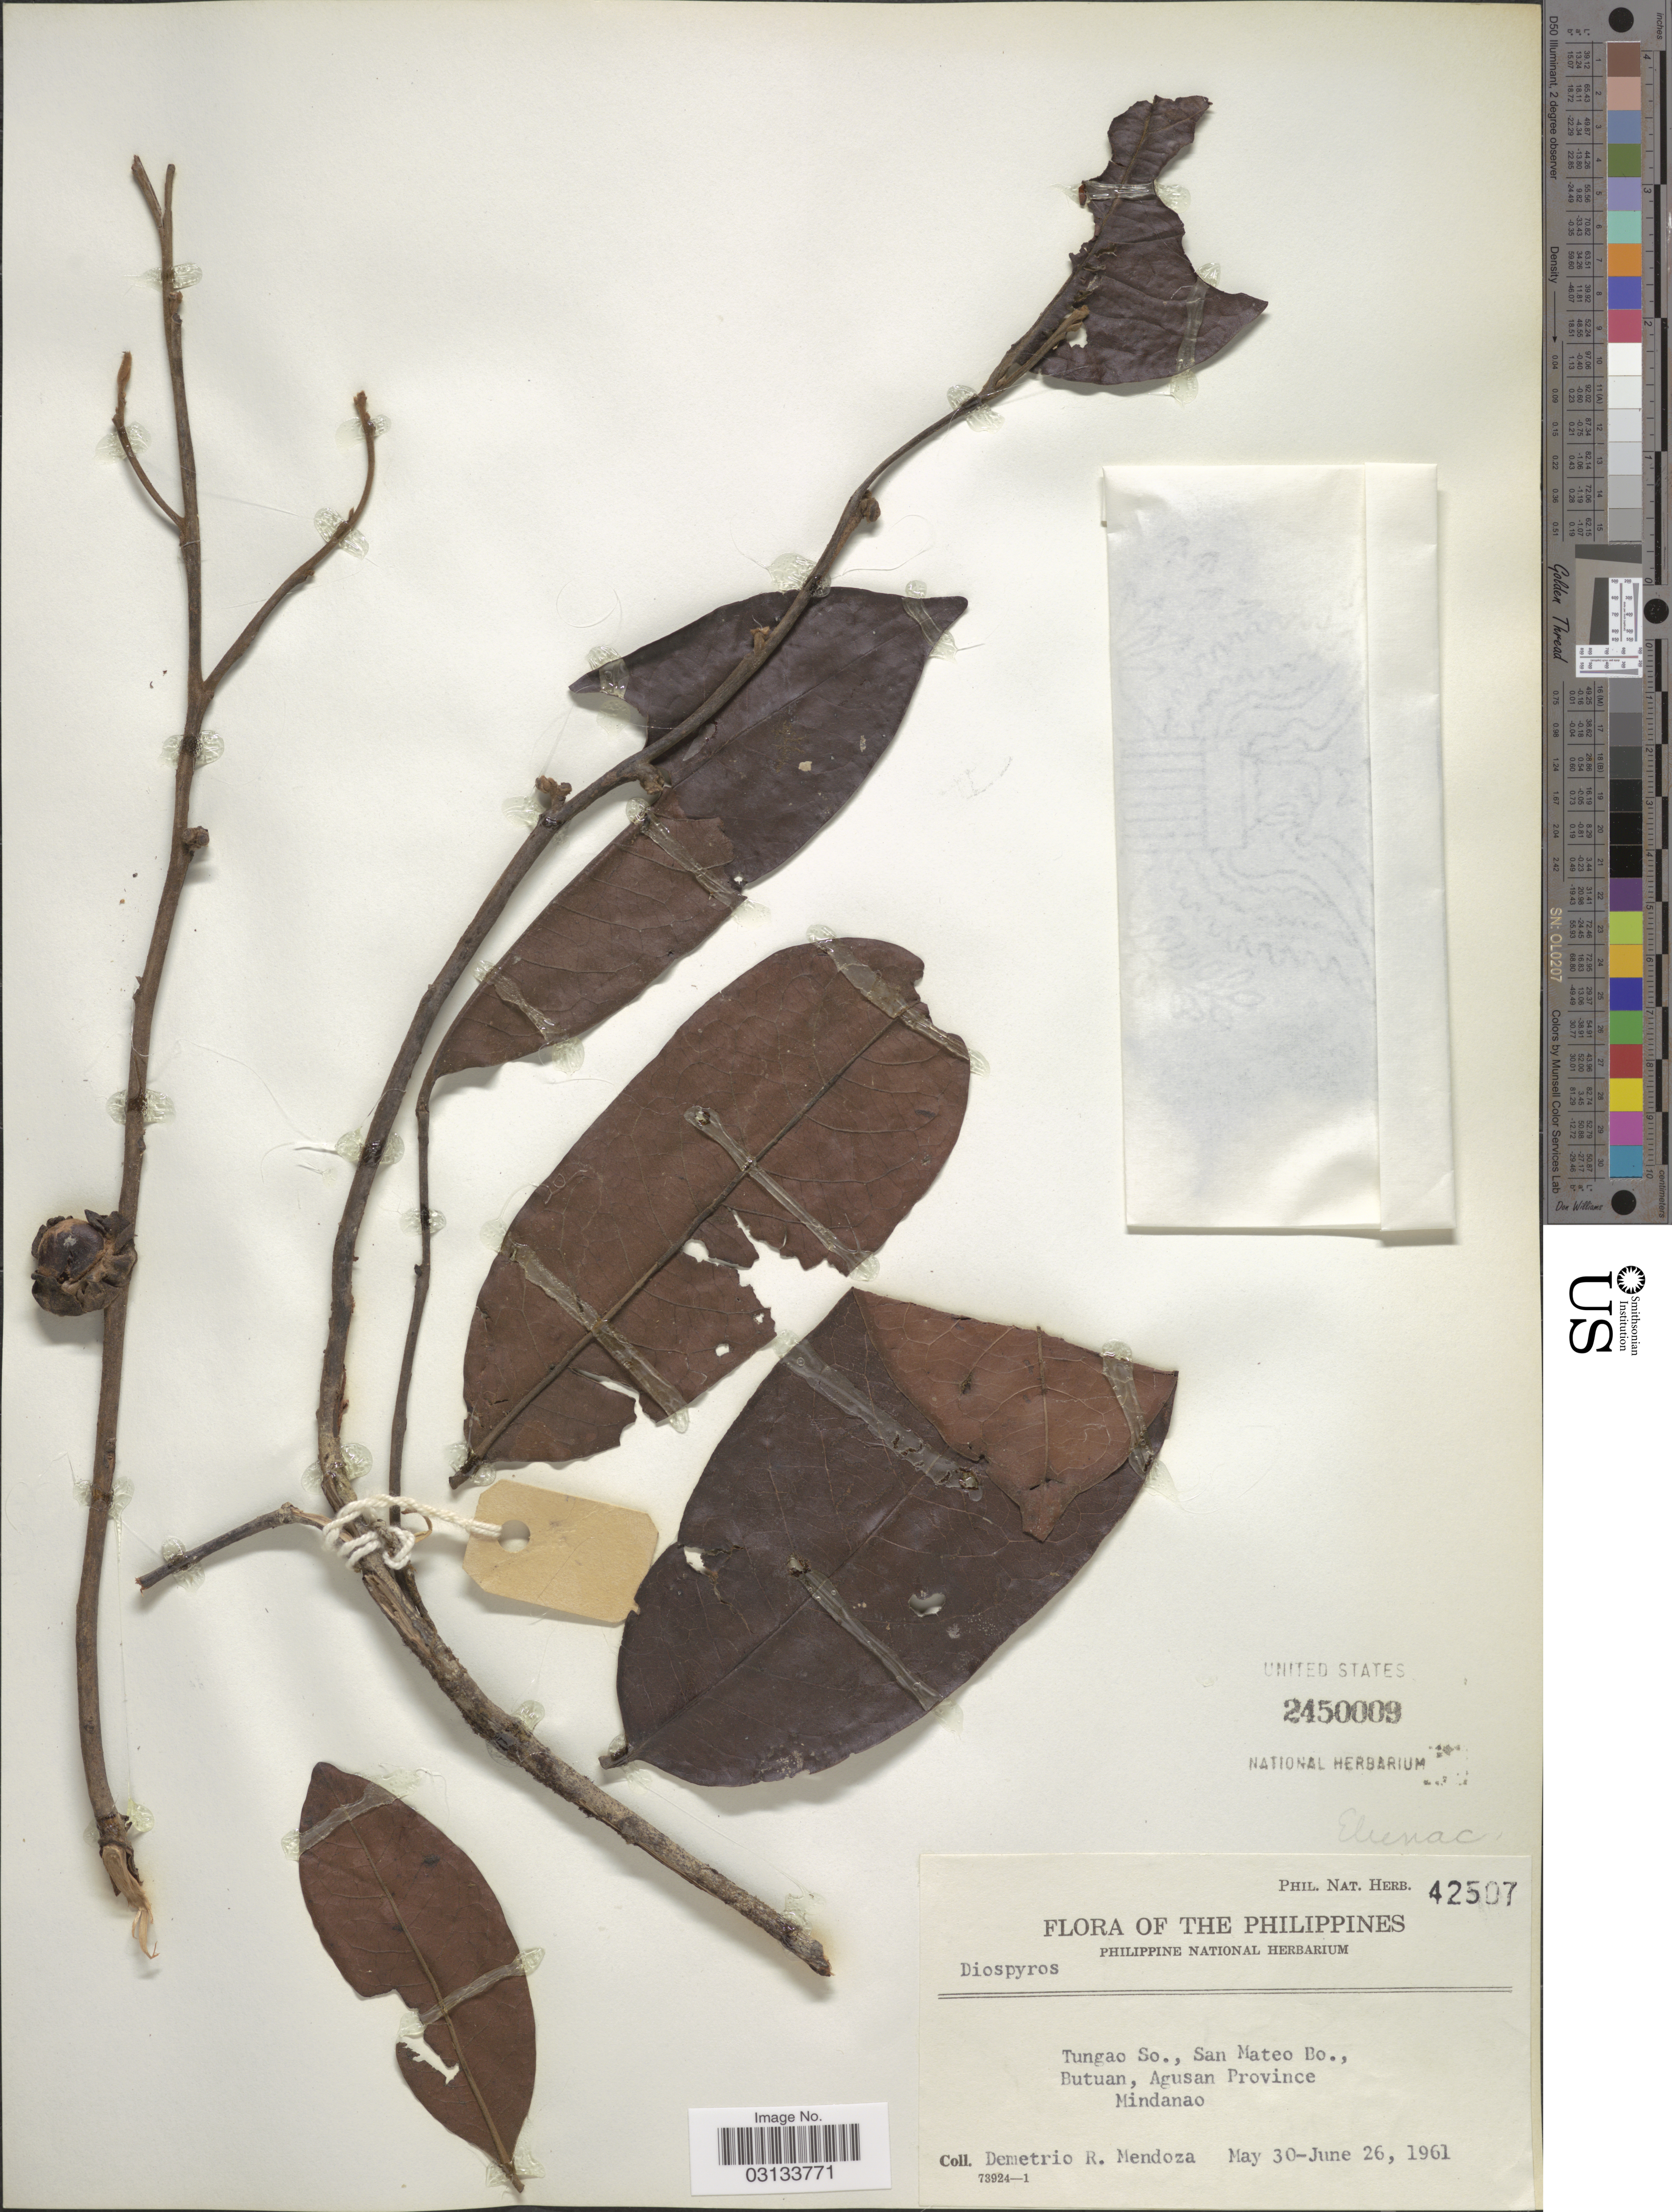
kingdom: Plantae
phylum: Tracheophyta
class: Magnoliopsida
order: Ericales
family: Ebenaceae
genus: Diospyros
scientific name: Diospyros sp.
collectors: D. Mendoza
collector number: Phil. Nat. Herb. 42507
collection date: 1961-05-30/1961-06-26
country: Philippines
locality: Tungao So., San Mateo Bo., Butuan, Agusan Province. Mindanao.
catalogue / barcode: US 2450009